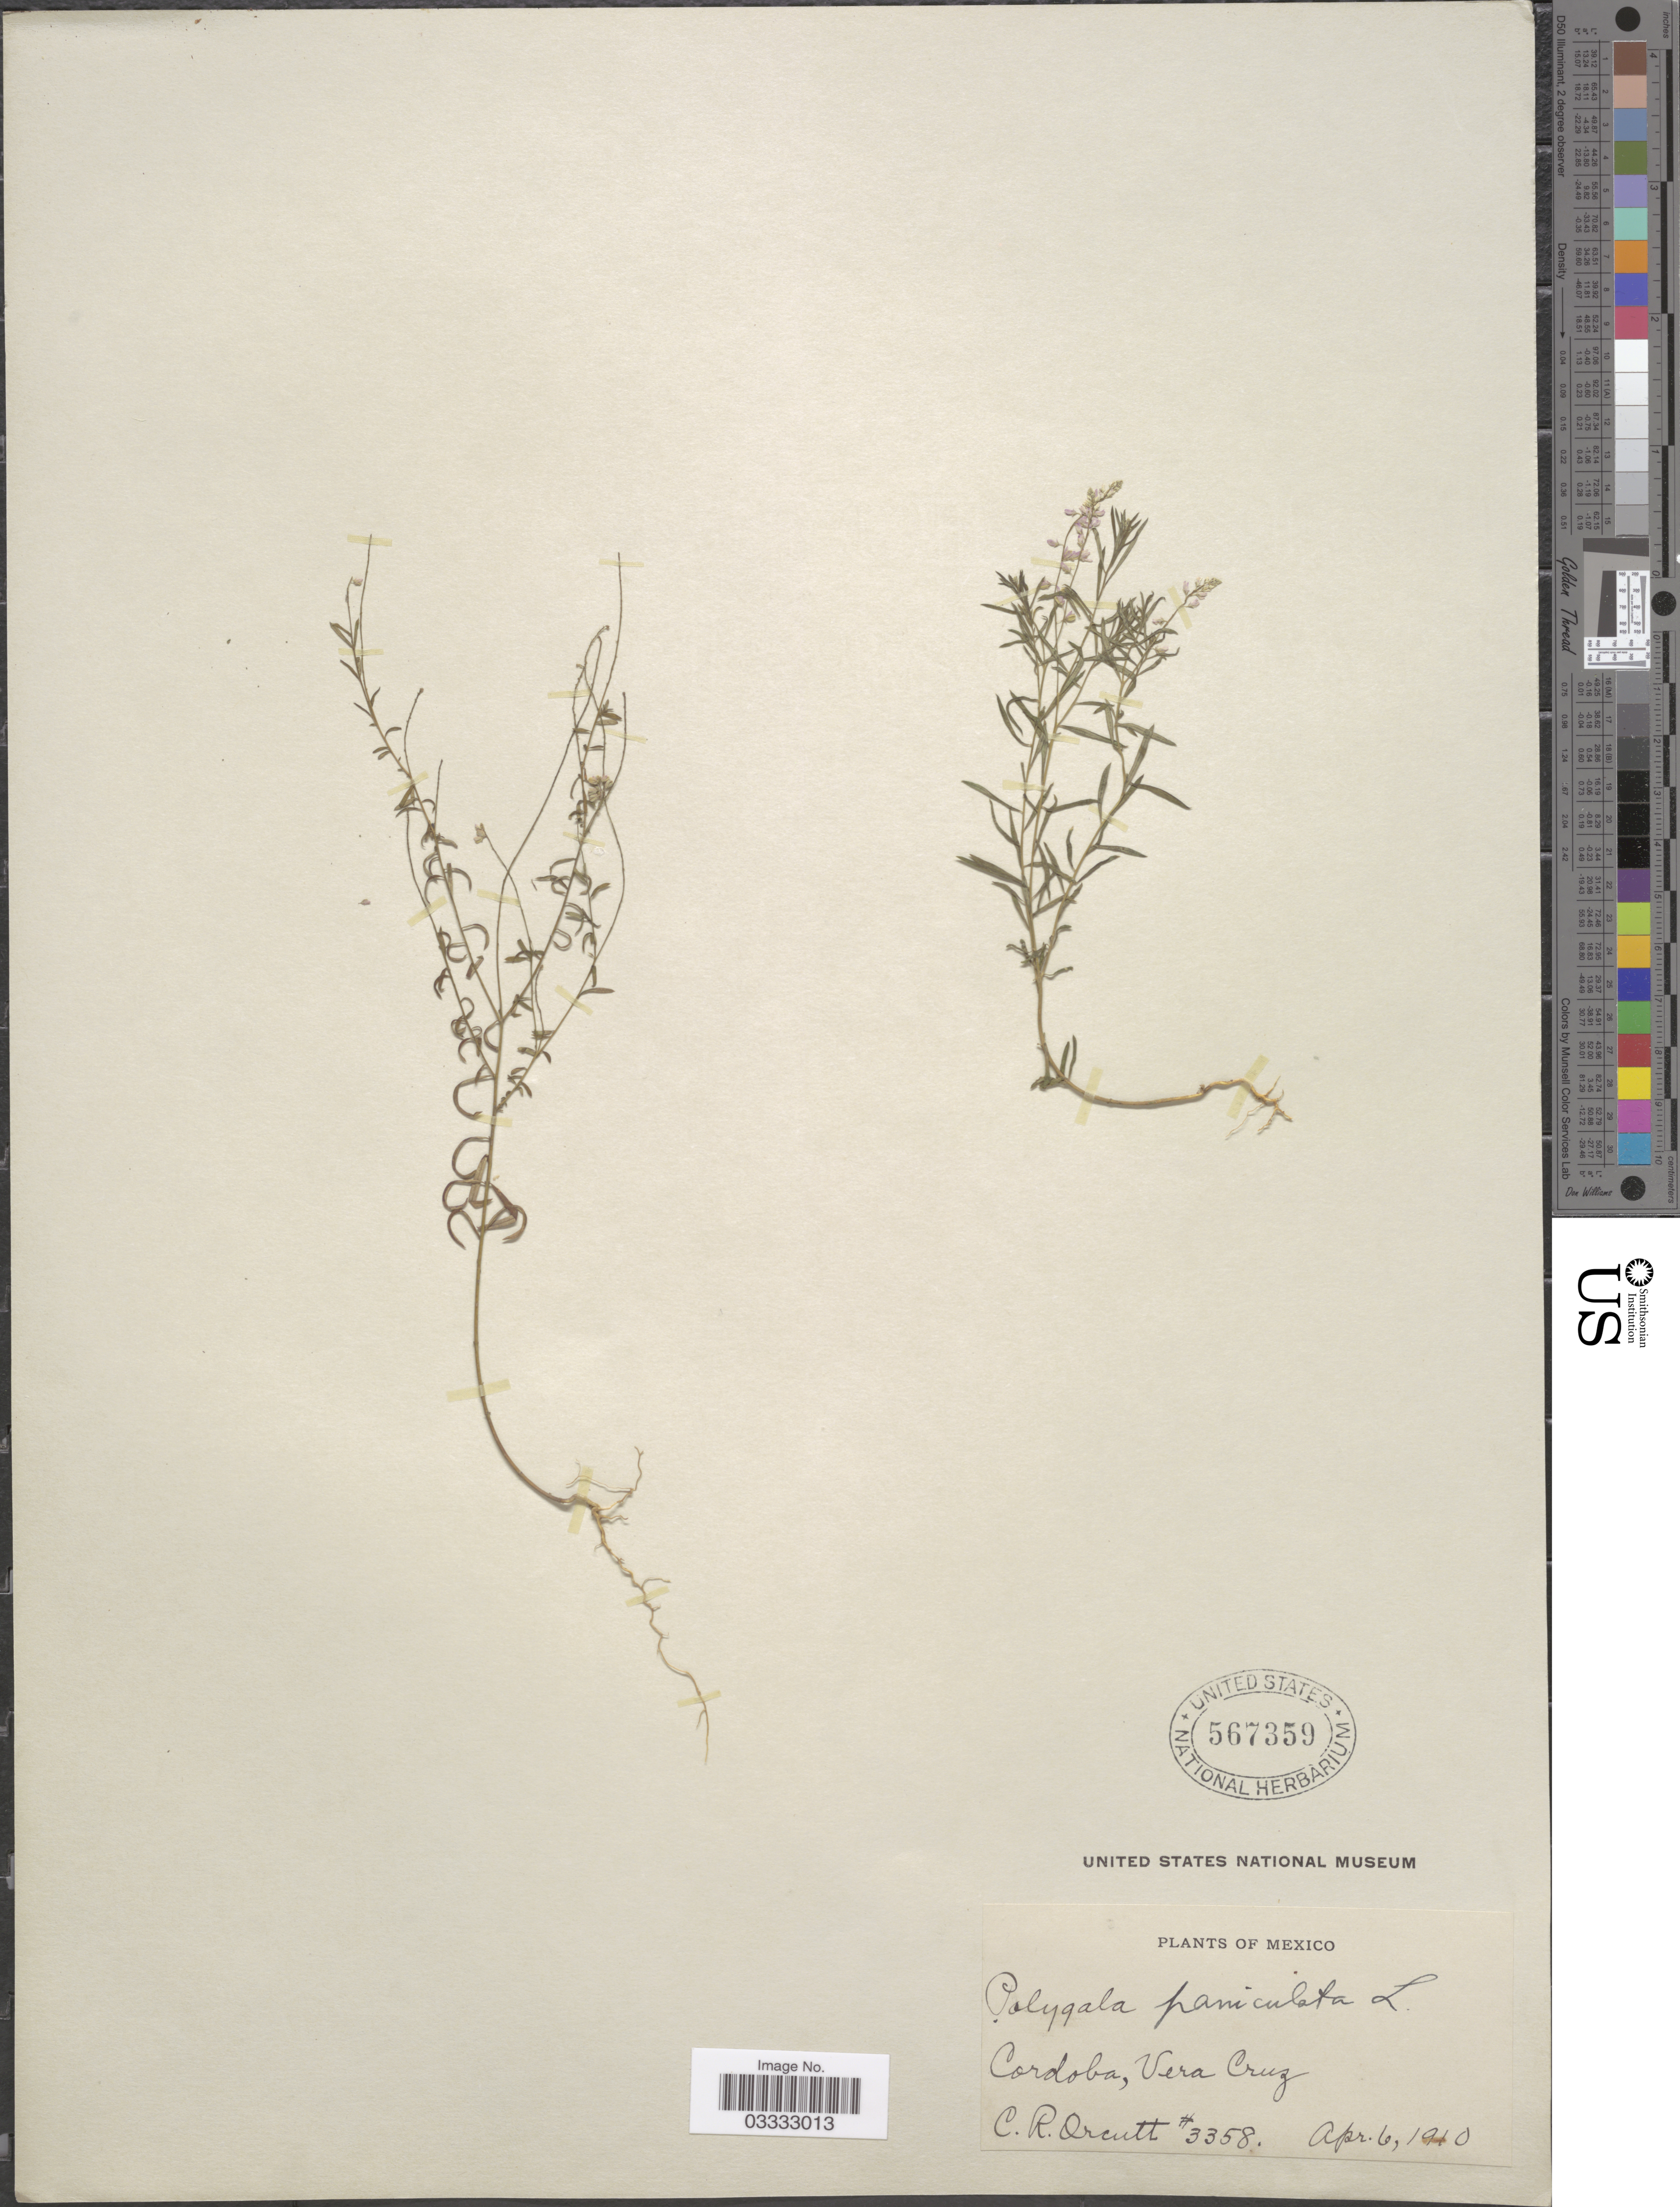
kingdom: Plantae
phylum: Tracheophyta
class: Magnoliopsida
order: Fabales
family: Polygalaceae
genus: Polygala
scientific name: Polygala paniculata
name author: L.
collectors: C. R. Orcutt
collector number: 3358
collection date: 1910-04-06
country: Mexico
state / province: Veracruz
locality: Cordoba, Vera Cruz.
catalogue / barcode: US 567359